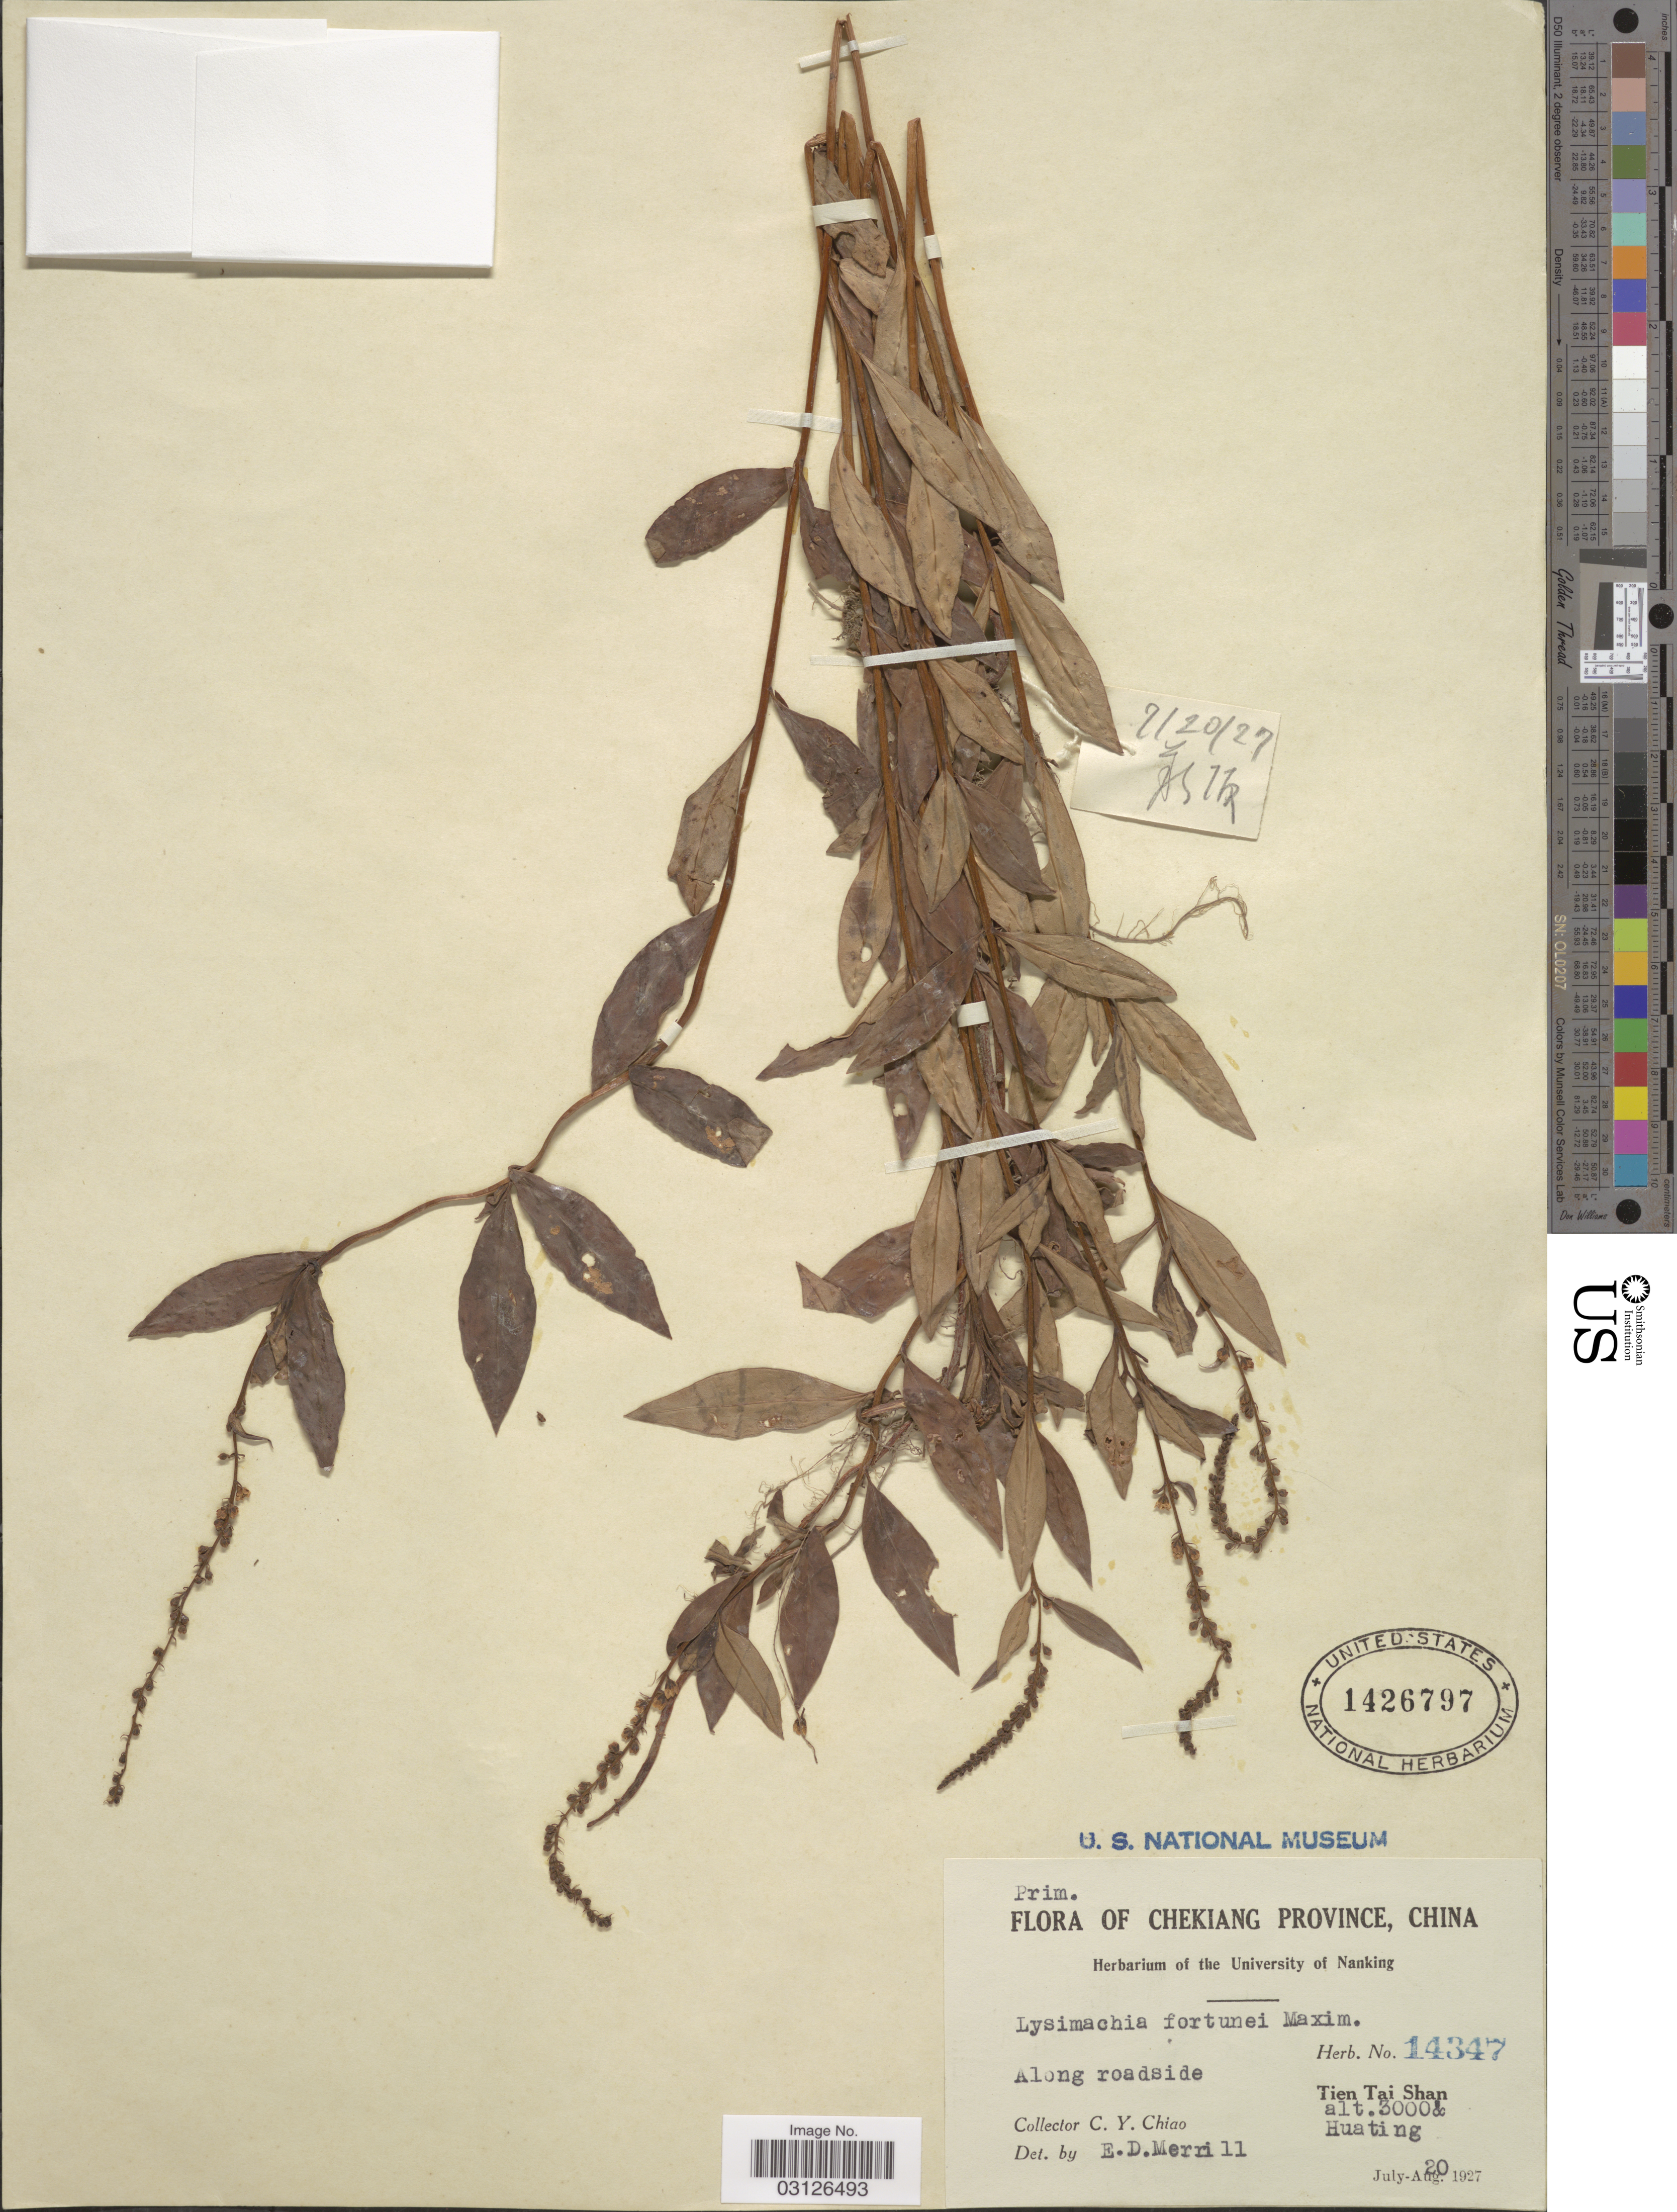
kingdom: Plantae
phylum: Tracheophyta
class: Magnoliopsida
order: Ericales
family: Primulaceae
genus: Lysimachia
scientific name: Lysimachia fortunei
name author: Maxim.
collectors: C. Y. Chiao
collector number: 14347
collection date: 1927-08-20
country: China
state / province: Zhejiang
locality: Chekiang Province. Tien Tai Shan. Huating.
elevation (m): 914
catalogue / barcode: US 1426797